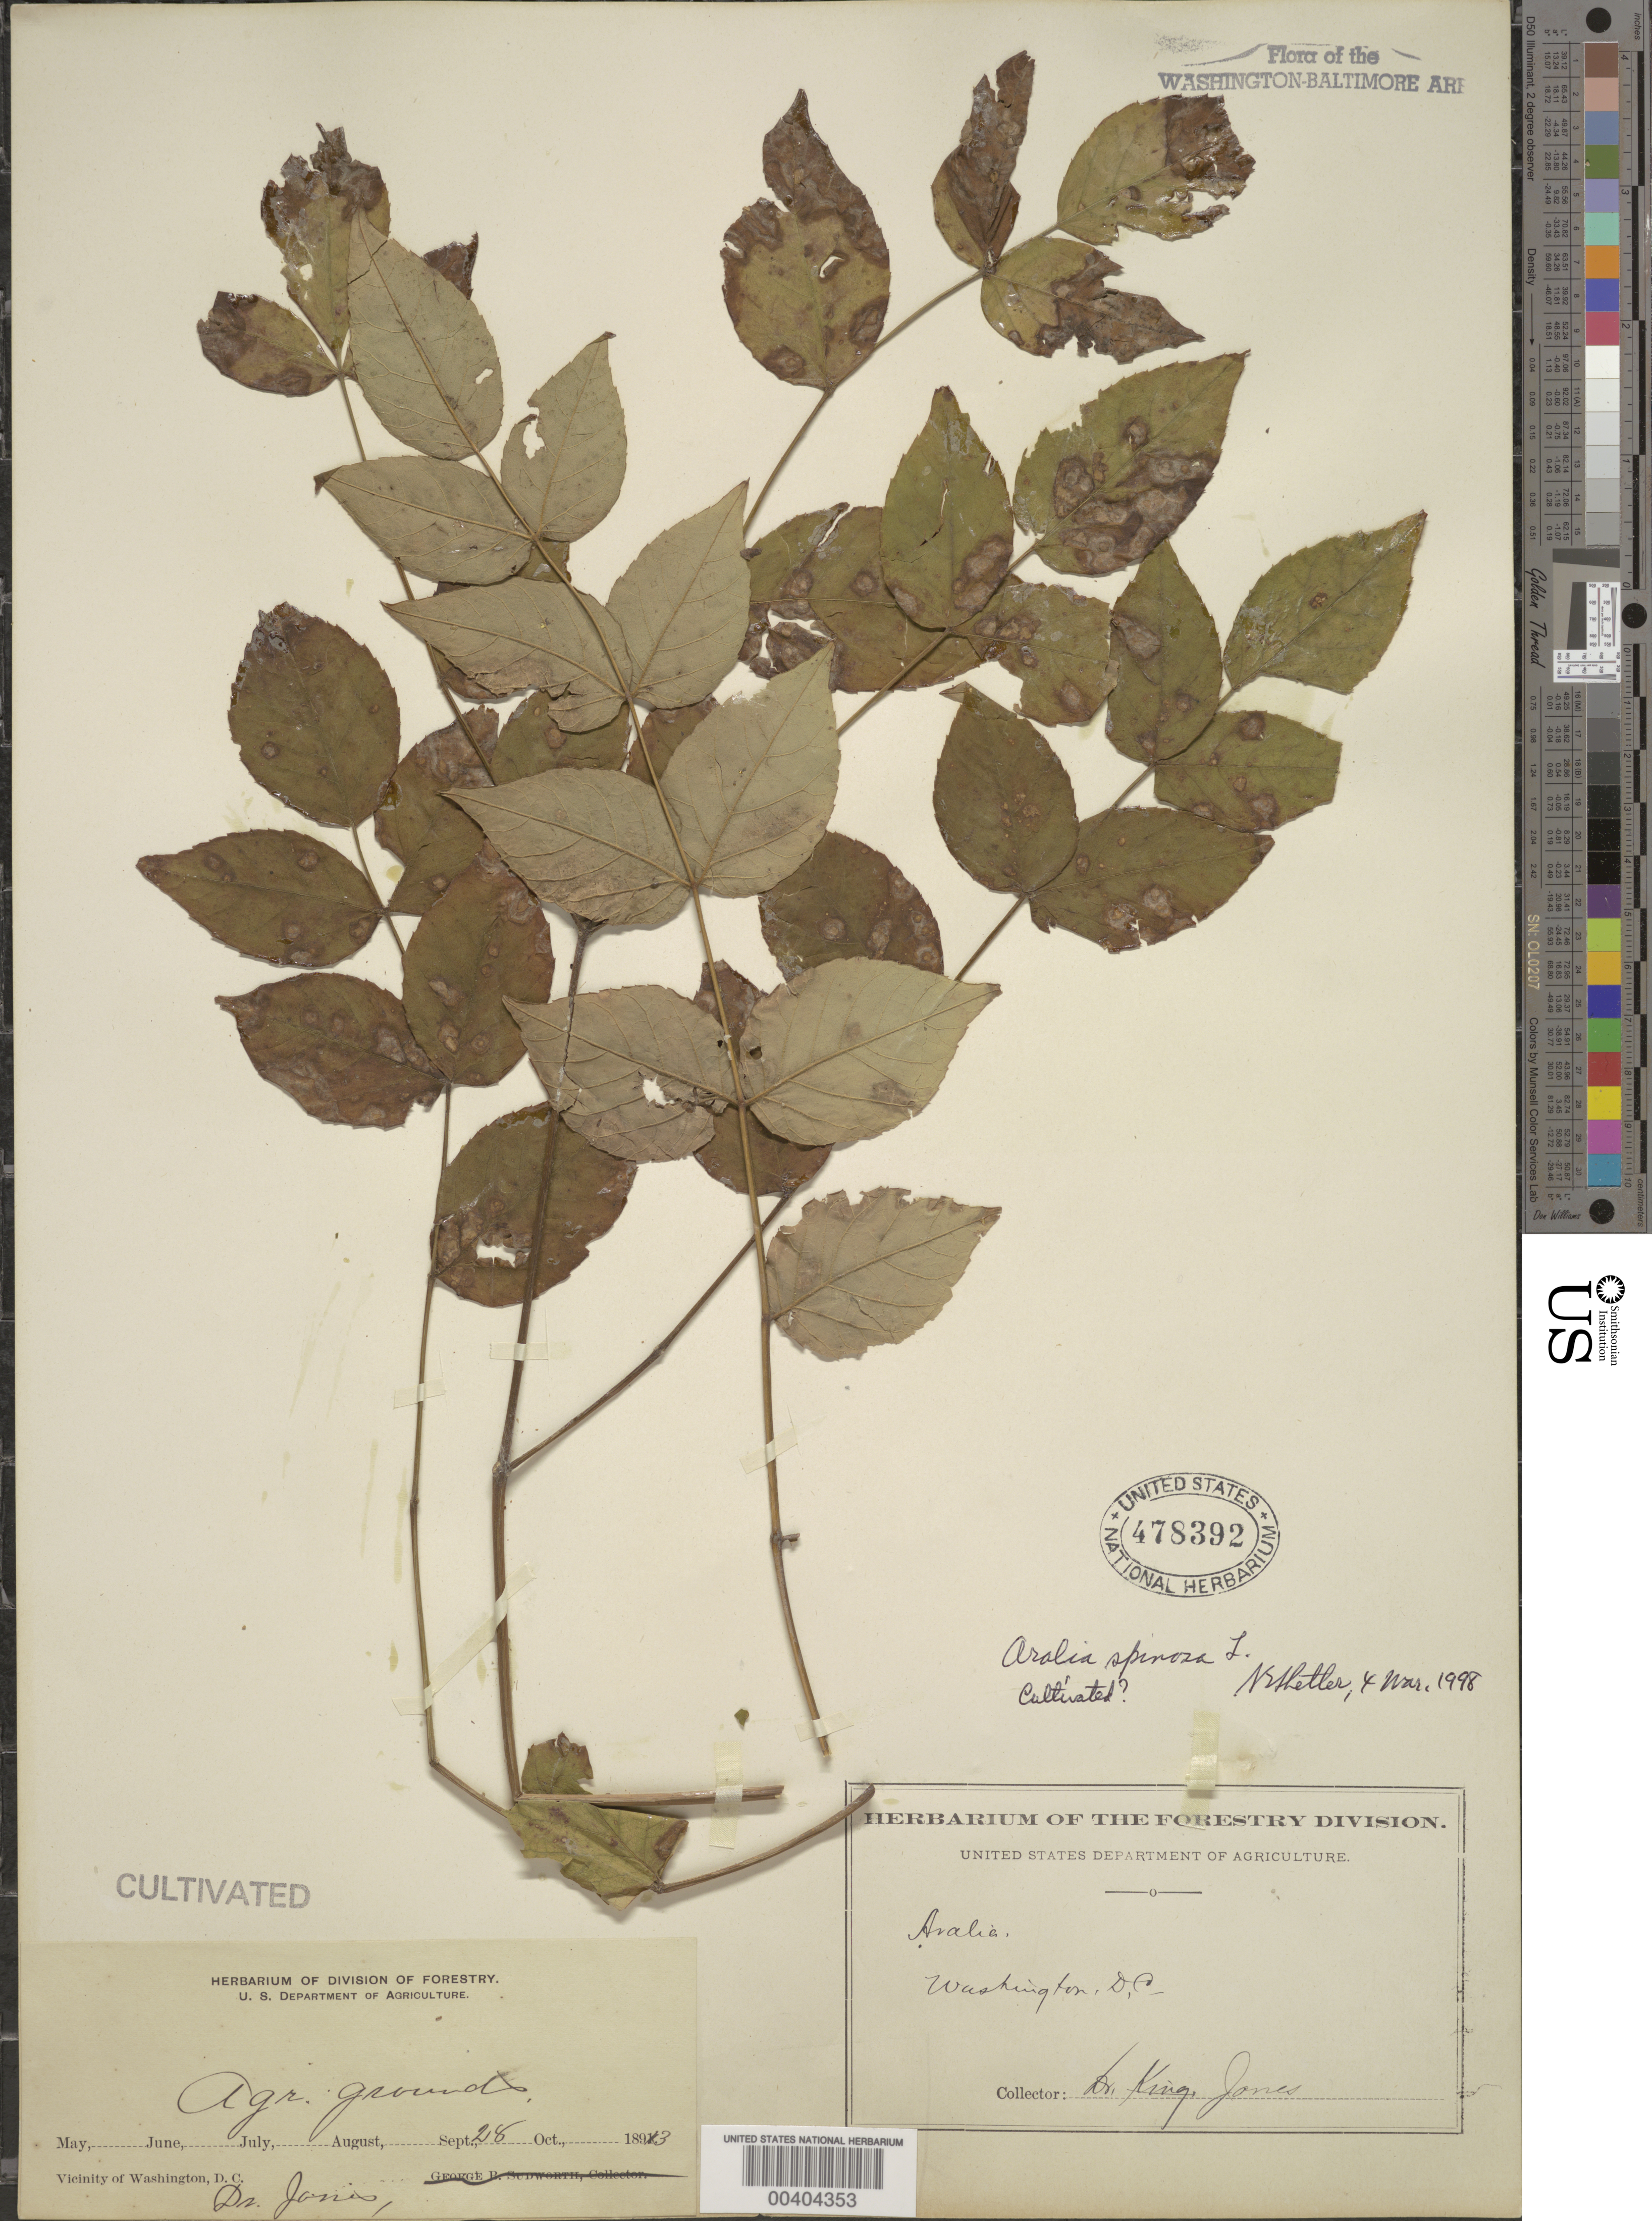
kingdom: Plantae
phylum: Tracheophyta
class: Magnoliopsida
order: Apiales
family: Araliaceae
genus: Aralia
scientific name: Aralia spinosa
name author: L.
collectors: K. Jones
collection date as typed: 28 Sep 1893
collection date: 1893-09-28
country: United States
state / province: District of Columbia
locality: Agr. grounds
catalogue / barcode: US 478392